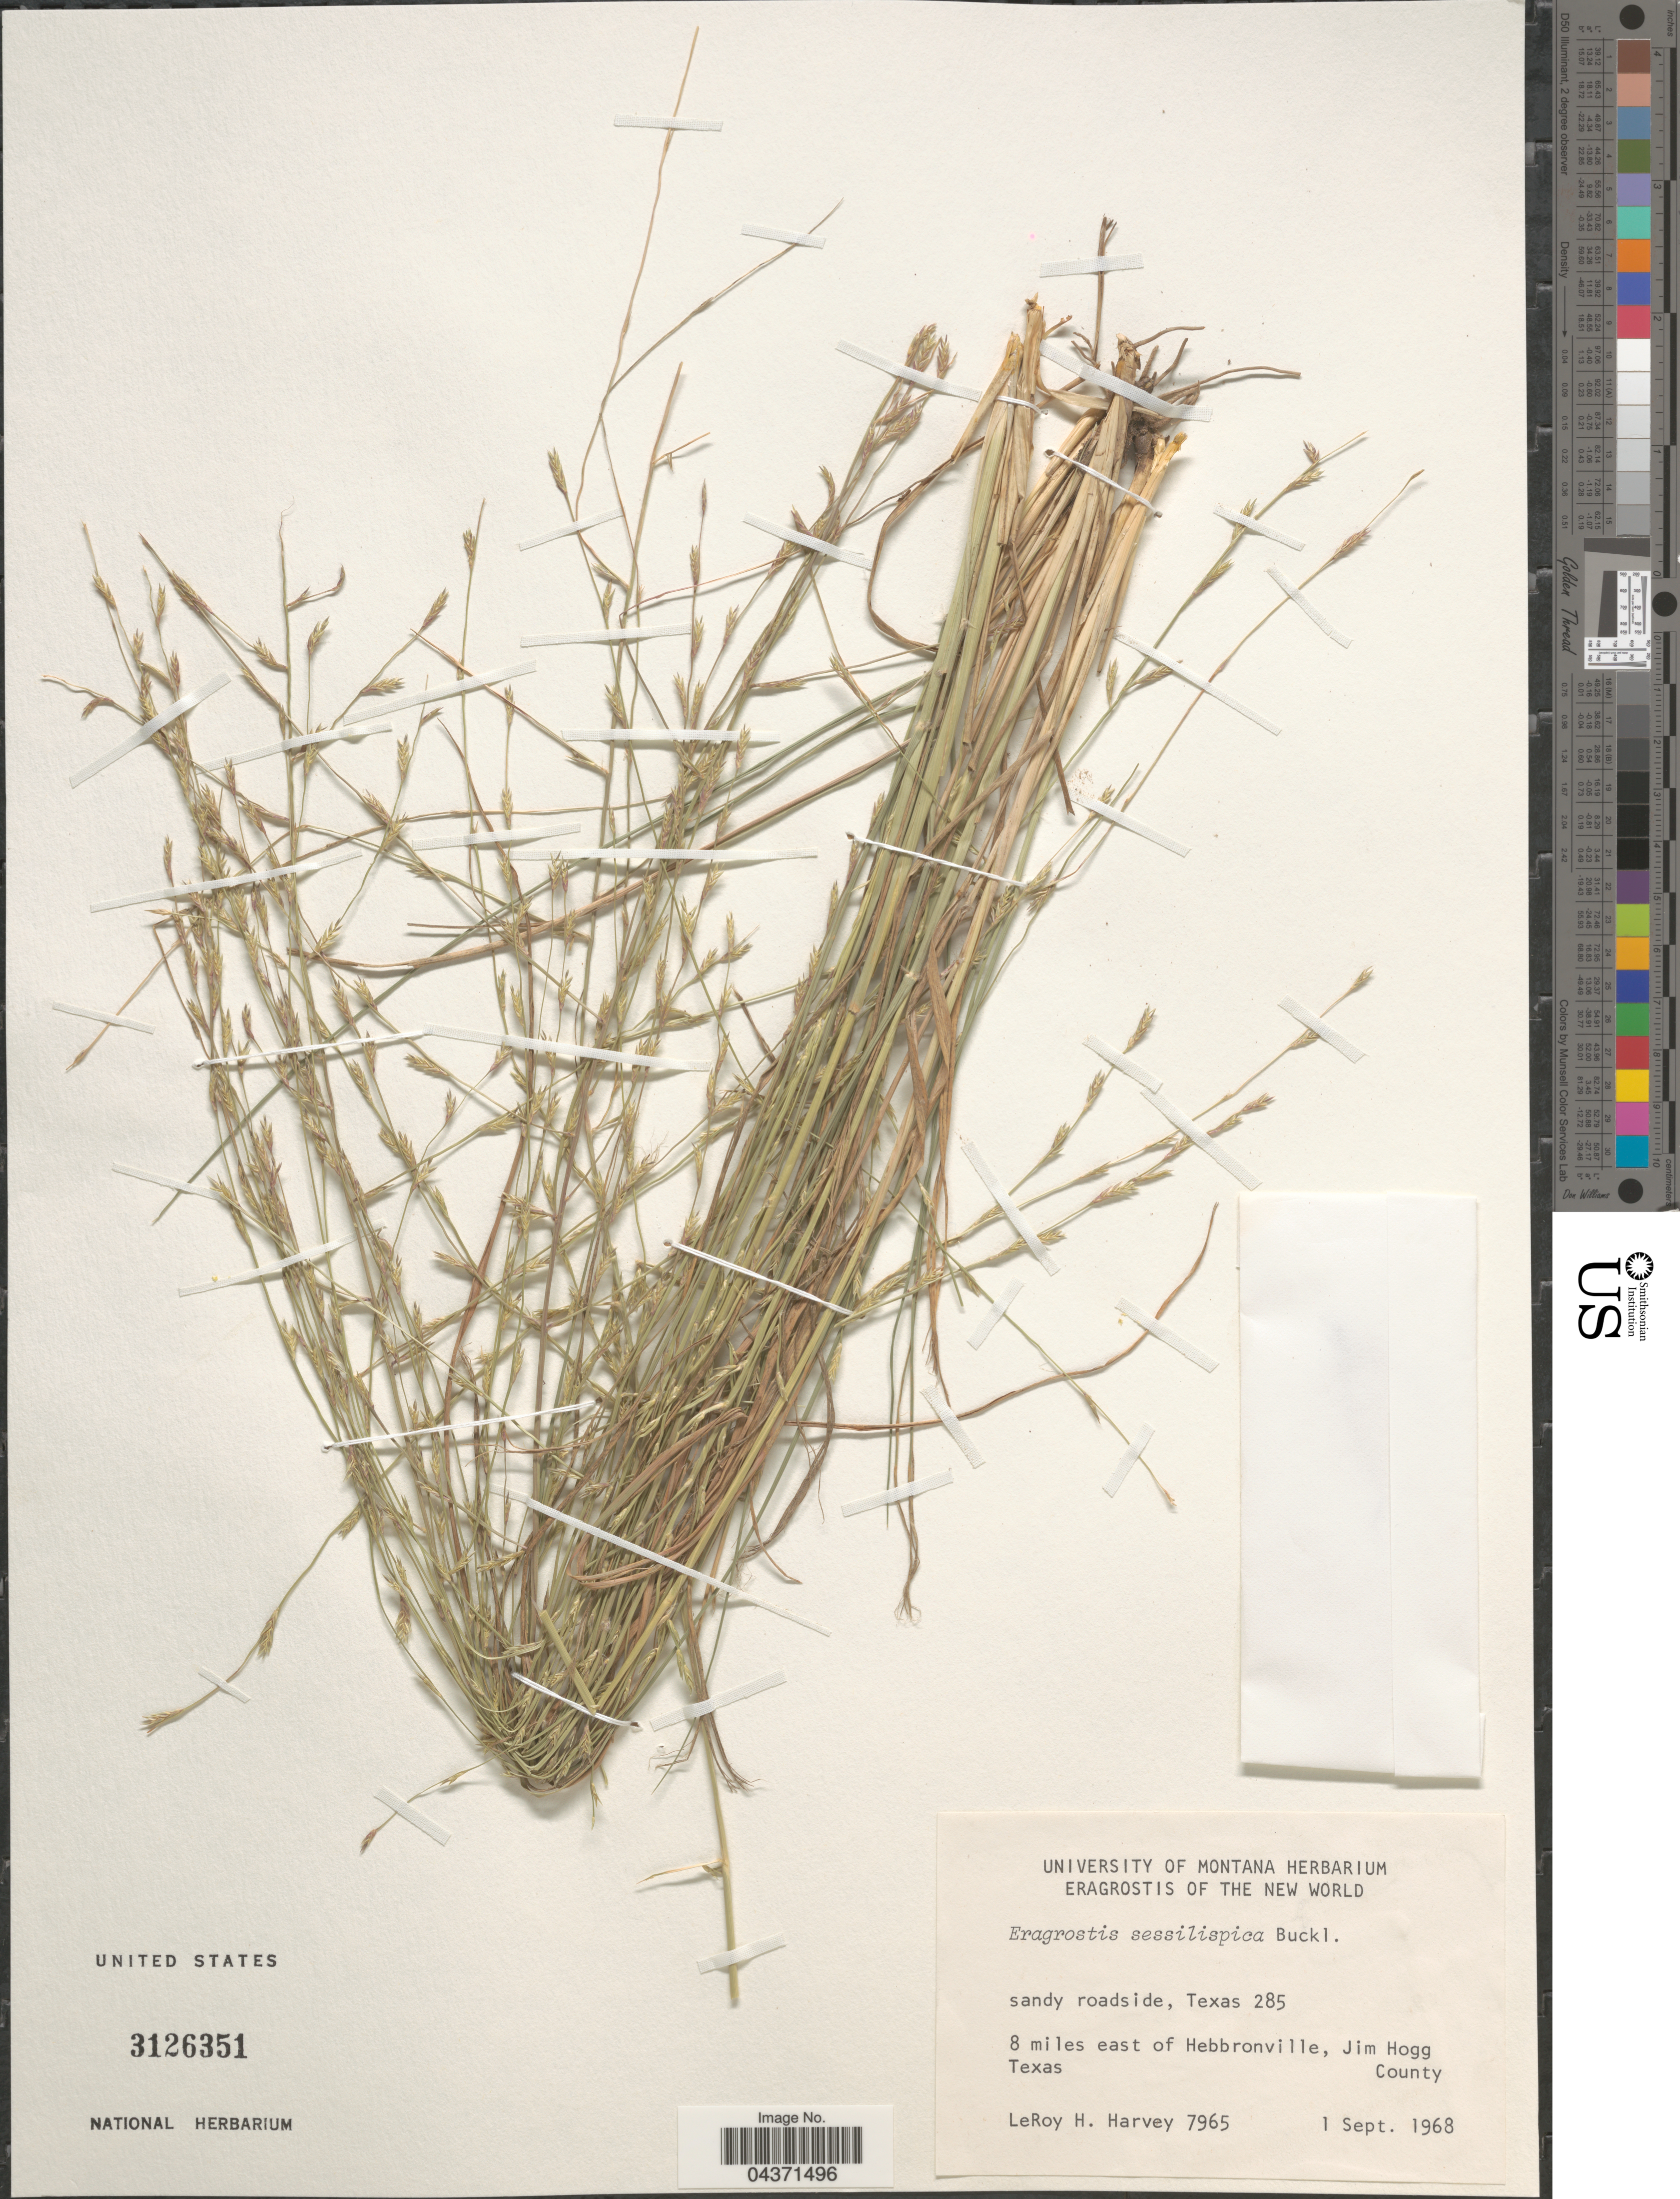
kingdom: Plantae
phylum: Tracheophyta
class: Liliopsida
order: Poales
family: Poaceae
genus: Eragrostis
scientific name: Eragrostis sessilispica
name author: Buckley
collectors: L. H. Harvey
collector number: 7965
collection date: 1968-09-01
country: United States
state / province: Texas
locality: Sandy roadside, Texas 285. 8 miles east of Hebbronville, Jim Hogg County.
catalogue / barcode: US 3126351